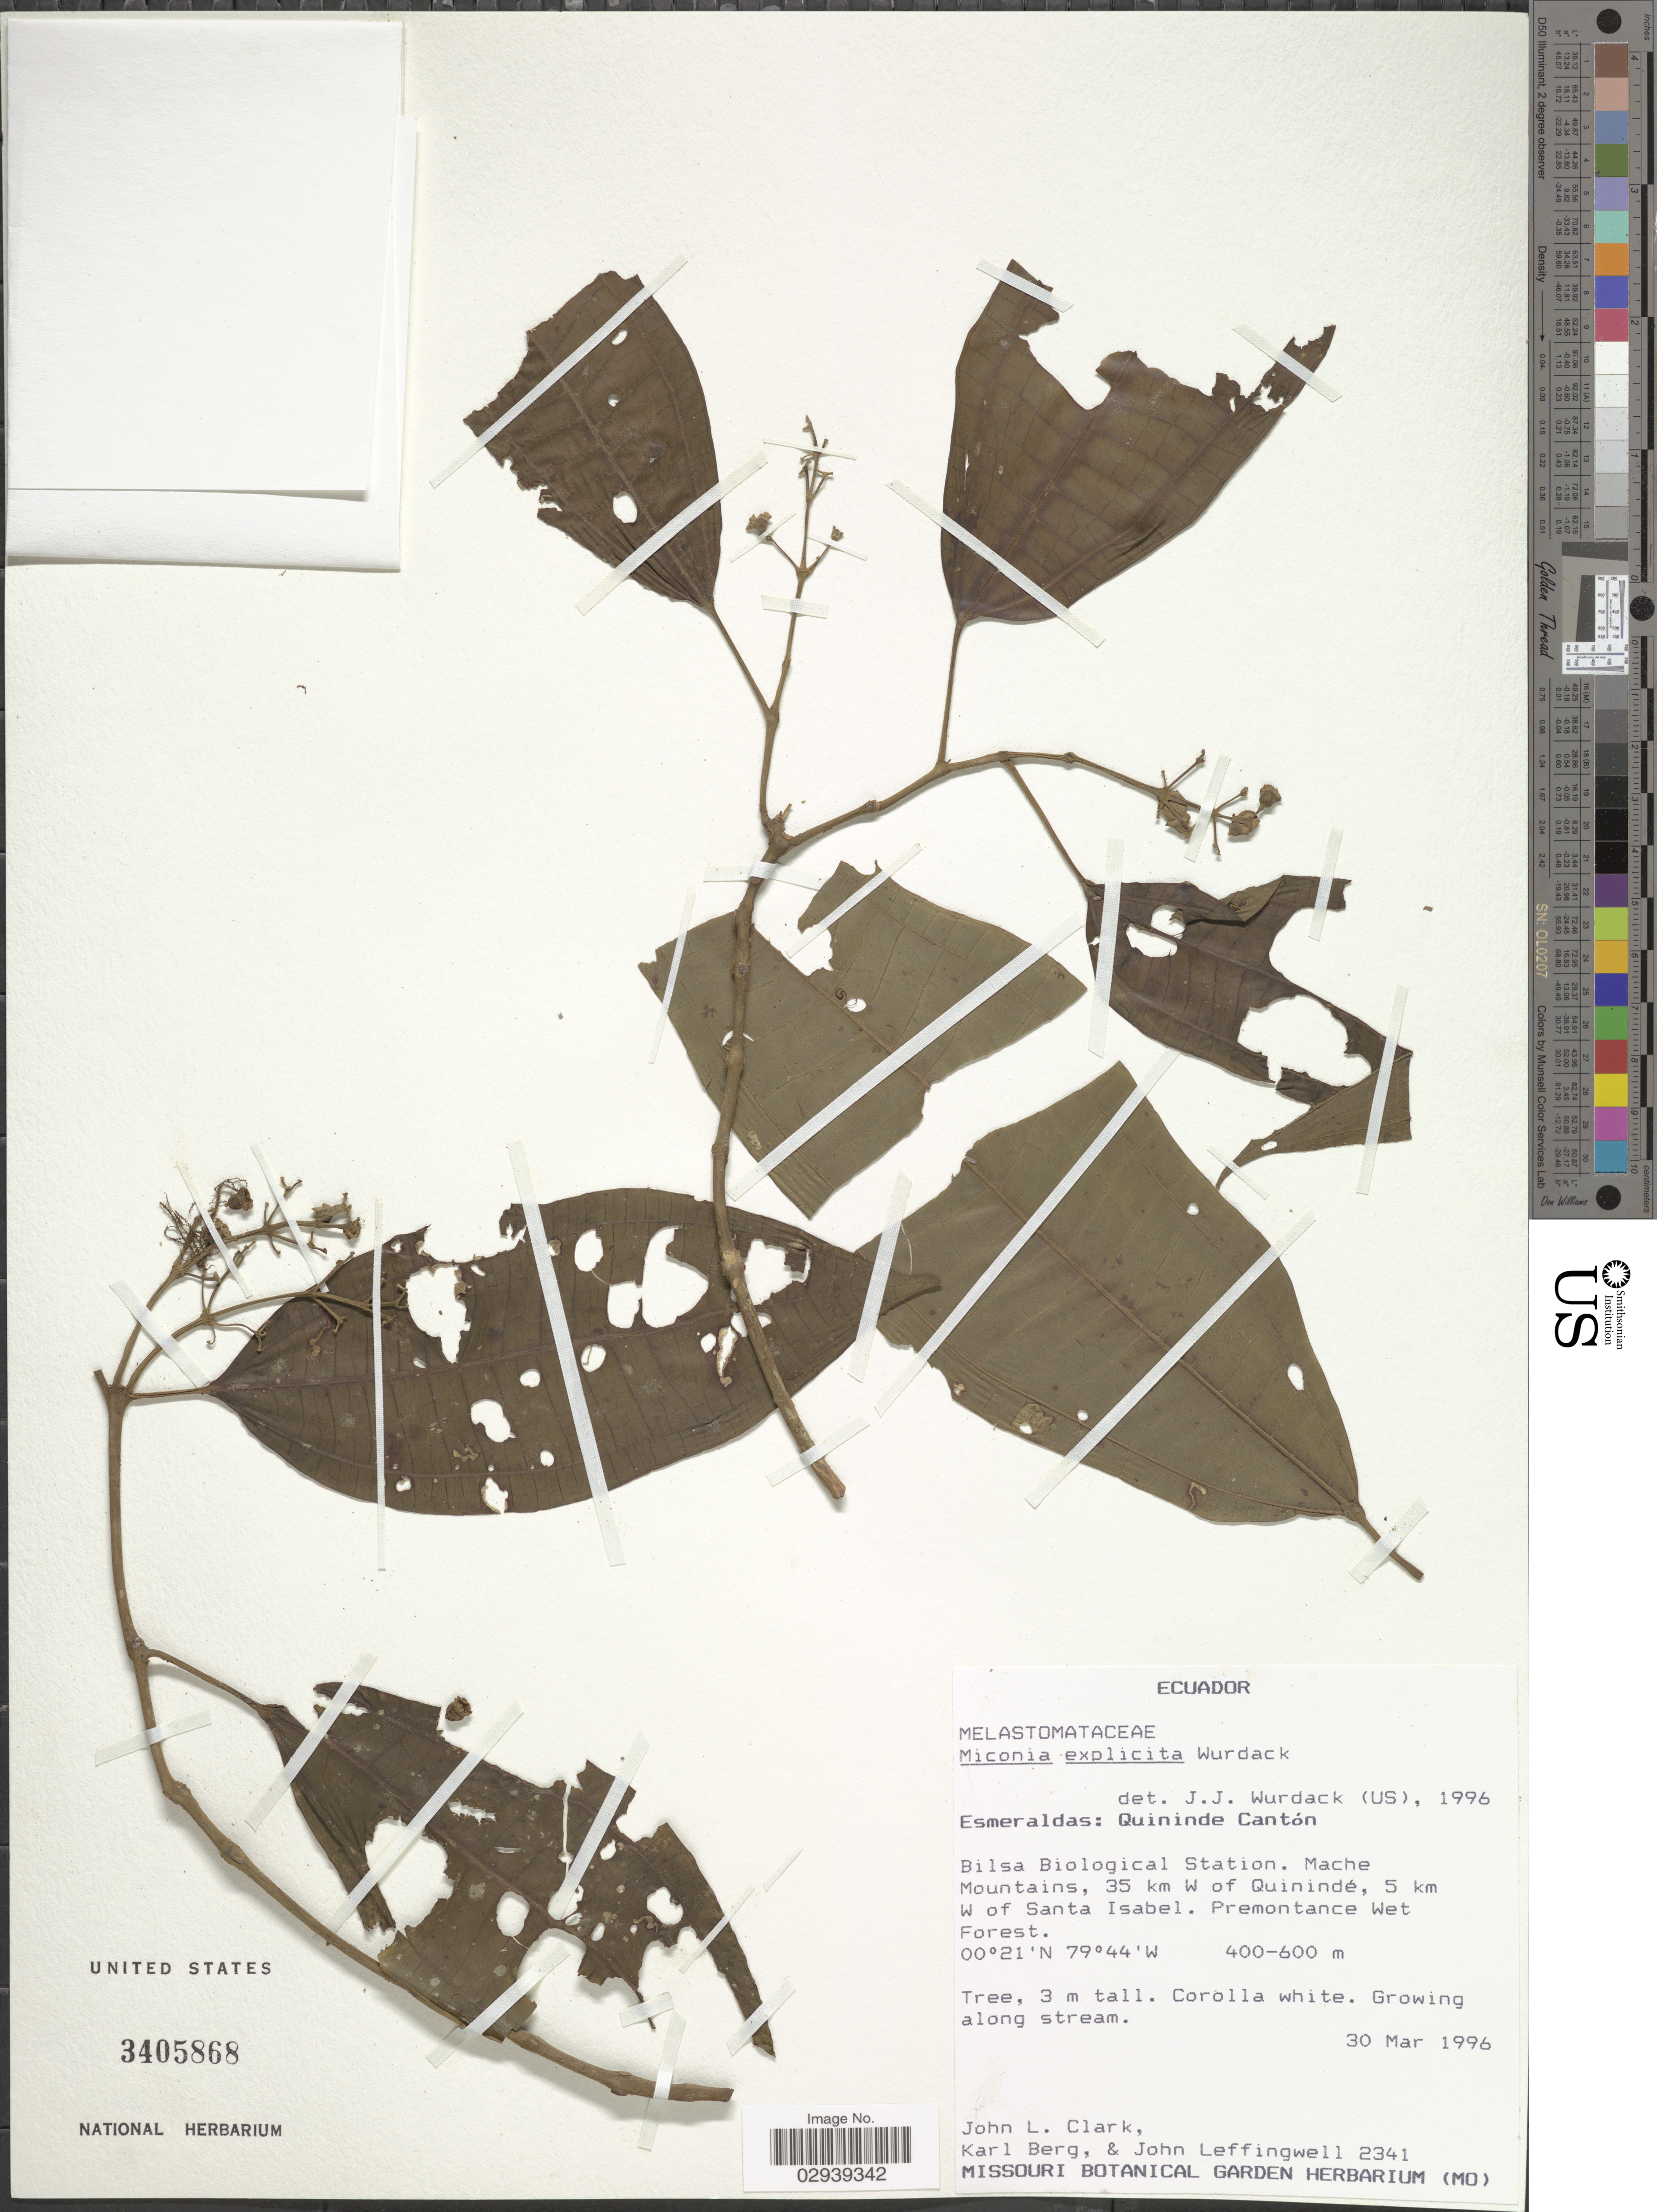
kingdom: Plantae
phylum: Tracheophyta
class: Magnoliopsida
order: Myrtales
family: Melastomataceae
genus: Miconia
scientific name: Miconia explicita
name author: Wurdack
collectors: J. L. Clark, K. Berg & J. Leffingwell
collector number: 2341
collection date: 1996-03-30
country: Ecuador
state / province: Esmeraldas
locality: Quininde Cantón. Bilsa Biological Station. Mache Mountains, 35 km W of Quinindé, 5 km W of Santa Isabel.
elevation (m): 400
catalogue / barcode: US 3405868